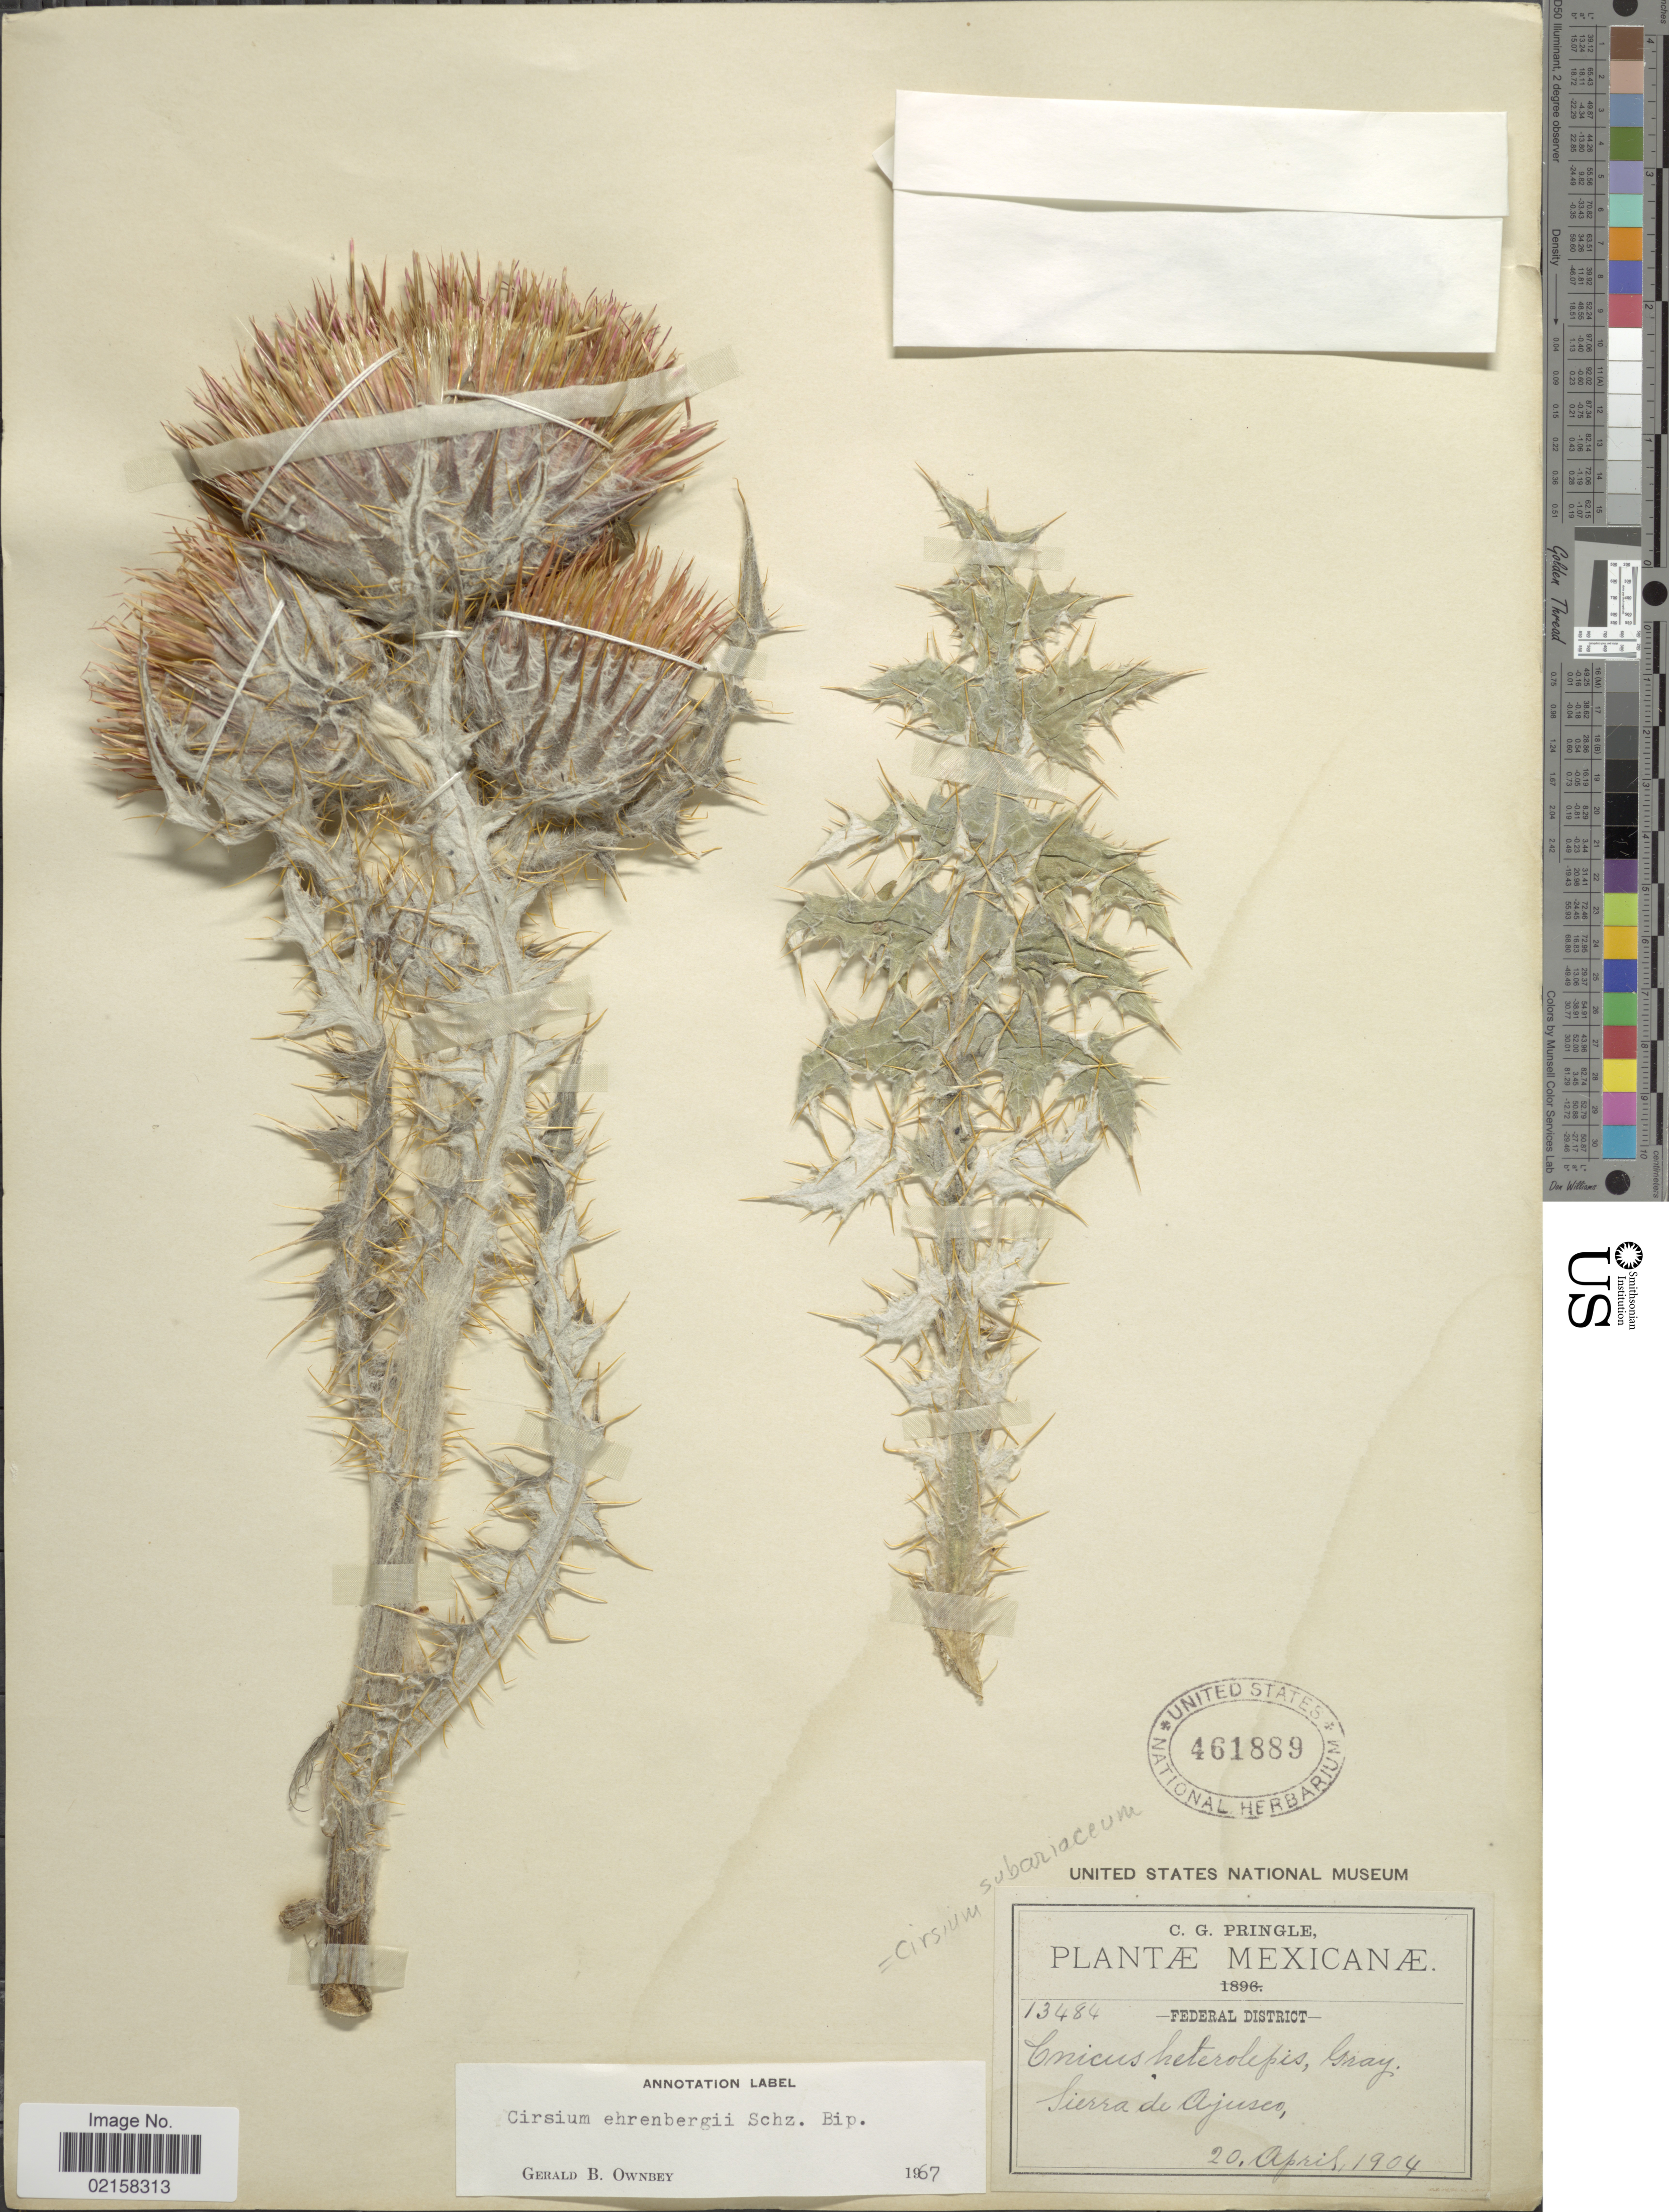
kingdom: Plantae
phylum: Tracheophyta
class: Magnoliopsida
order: Asterales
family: Asteraceae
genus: Cirsium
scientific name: Cirsium ehrenbergii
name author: Sch. Bip.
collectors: C. G. Pringle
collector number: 13484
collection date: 1904-04-20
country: Mexico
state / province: Distrito Federal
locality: Sierra de Ajusco.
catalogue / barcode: US 461889